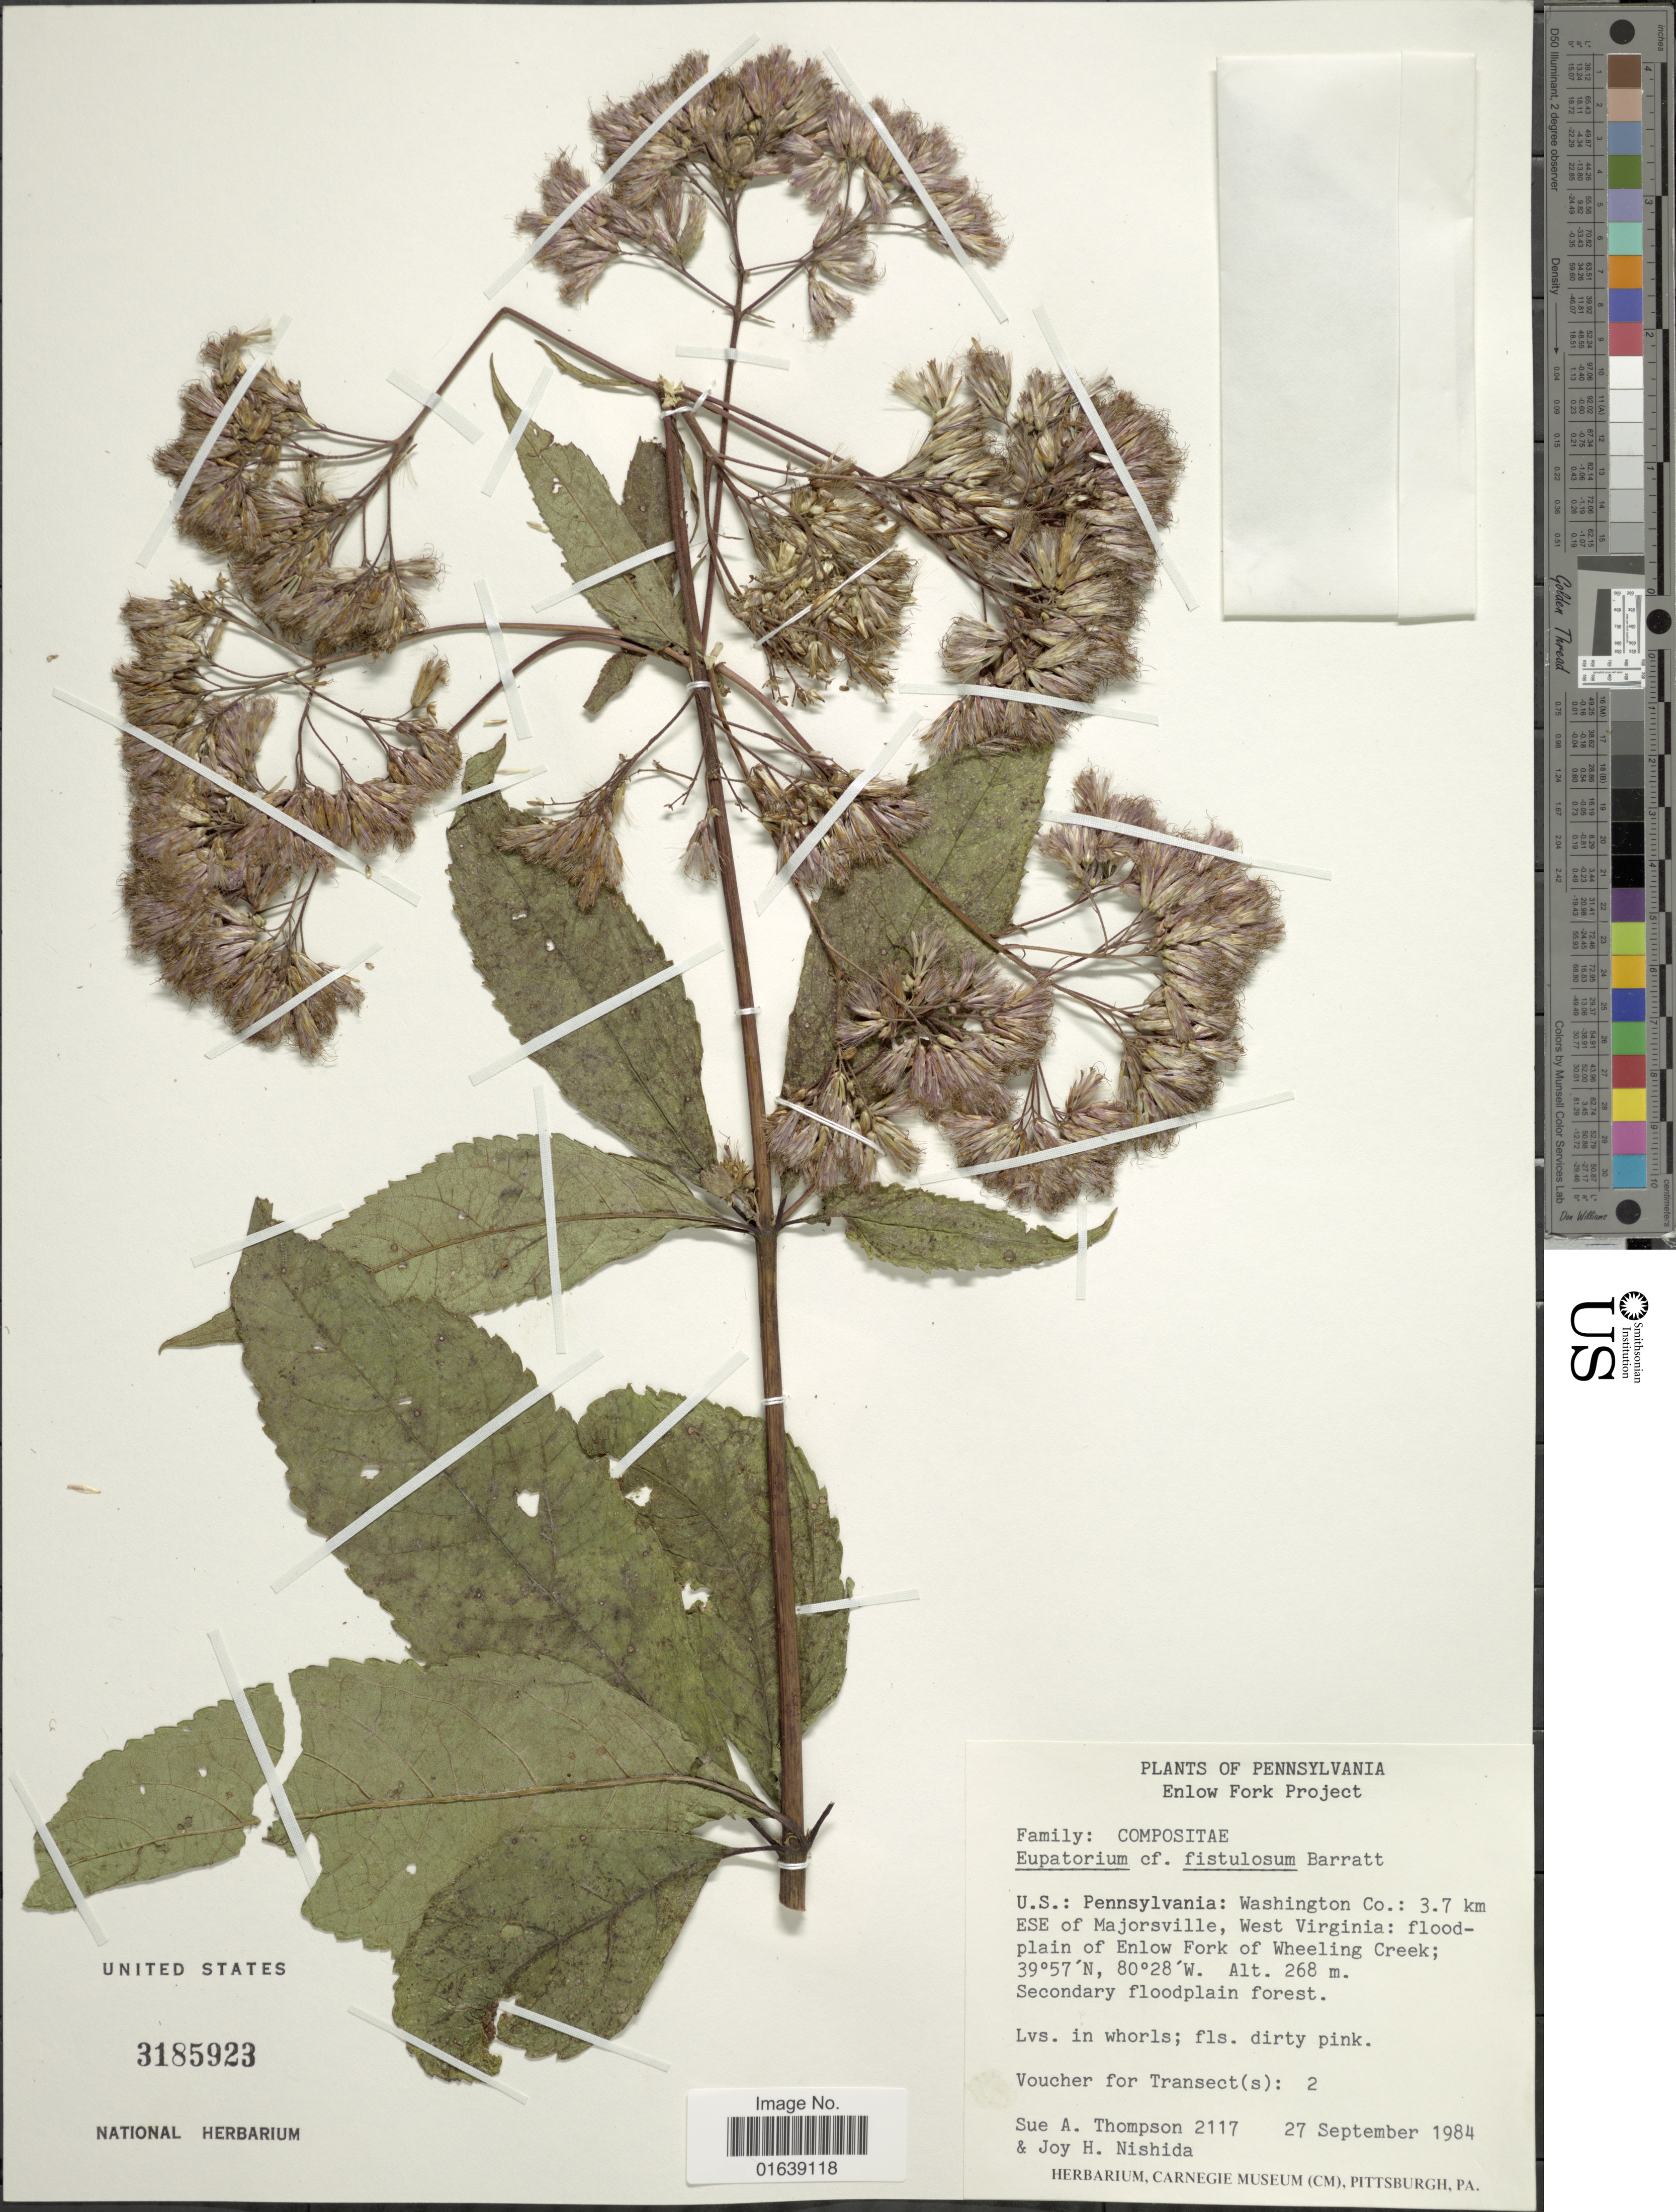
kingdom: Plantae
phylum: Tracheophyta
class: Magnoliopsida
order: Asterales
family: Asteraceae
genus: Eupatorium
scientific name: Eupatorium fistulosum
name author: Barratt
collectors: S. A. Thompson & J. Nishida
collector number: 2117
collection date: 1984-09-27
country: United States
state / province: Pennsylvania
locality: Pennsylvania. Enlow Fork Project. U.S.: Pennsylvania: Washintong Co.: 3.7 km ESE of Majorsville, West Virginia: floodplain of Enlow Fork of Wheeling Creek;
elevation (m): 268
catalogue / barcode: US 3185923